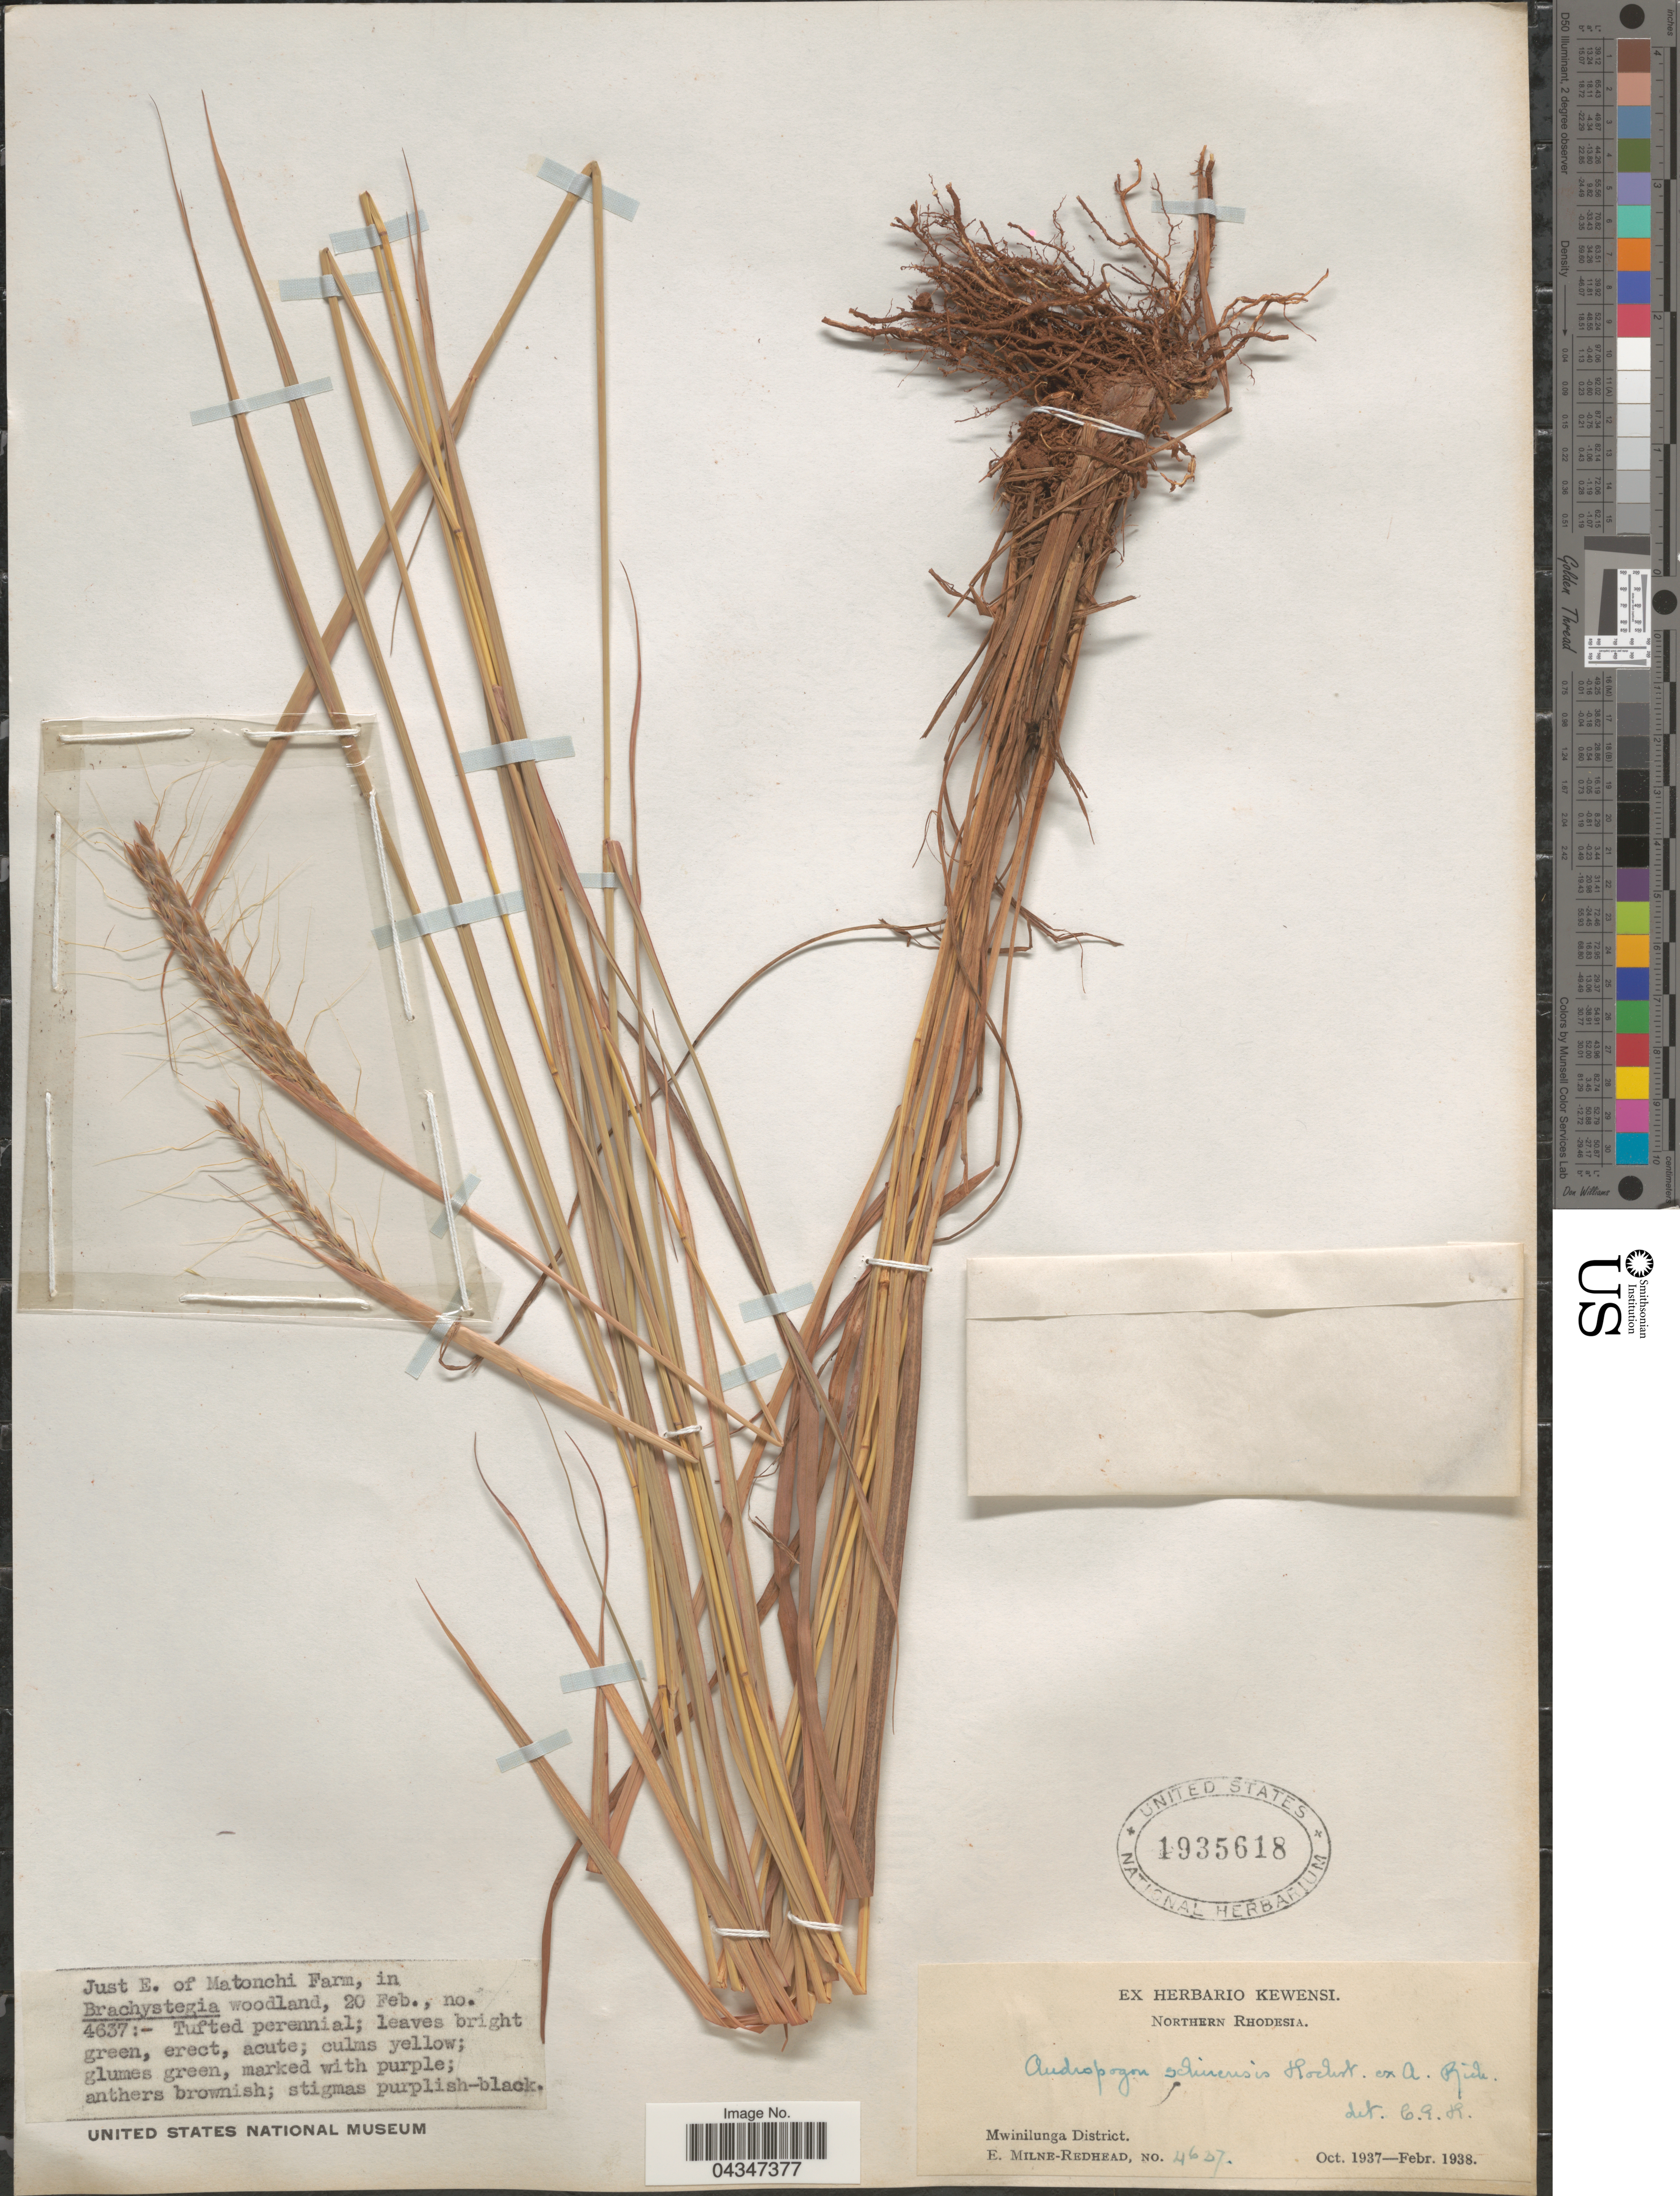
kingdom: Plantae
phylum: Tracheophyta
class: Liliopsida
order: Poales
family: Poaceae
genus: Andropogon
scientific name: Andropogon schirensis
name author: Hochst. ex A. Rich.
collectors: E. W. Milne-Redhead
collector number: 4637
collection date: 1938-02-20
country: Zambia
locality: Northern Rhodesia. Mwinilunga District. Just E. of Matonchi Farm, in Brachystegia woodland.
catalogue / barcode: US 1935618